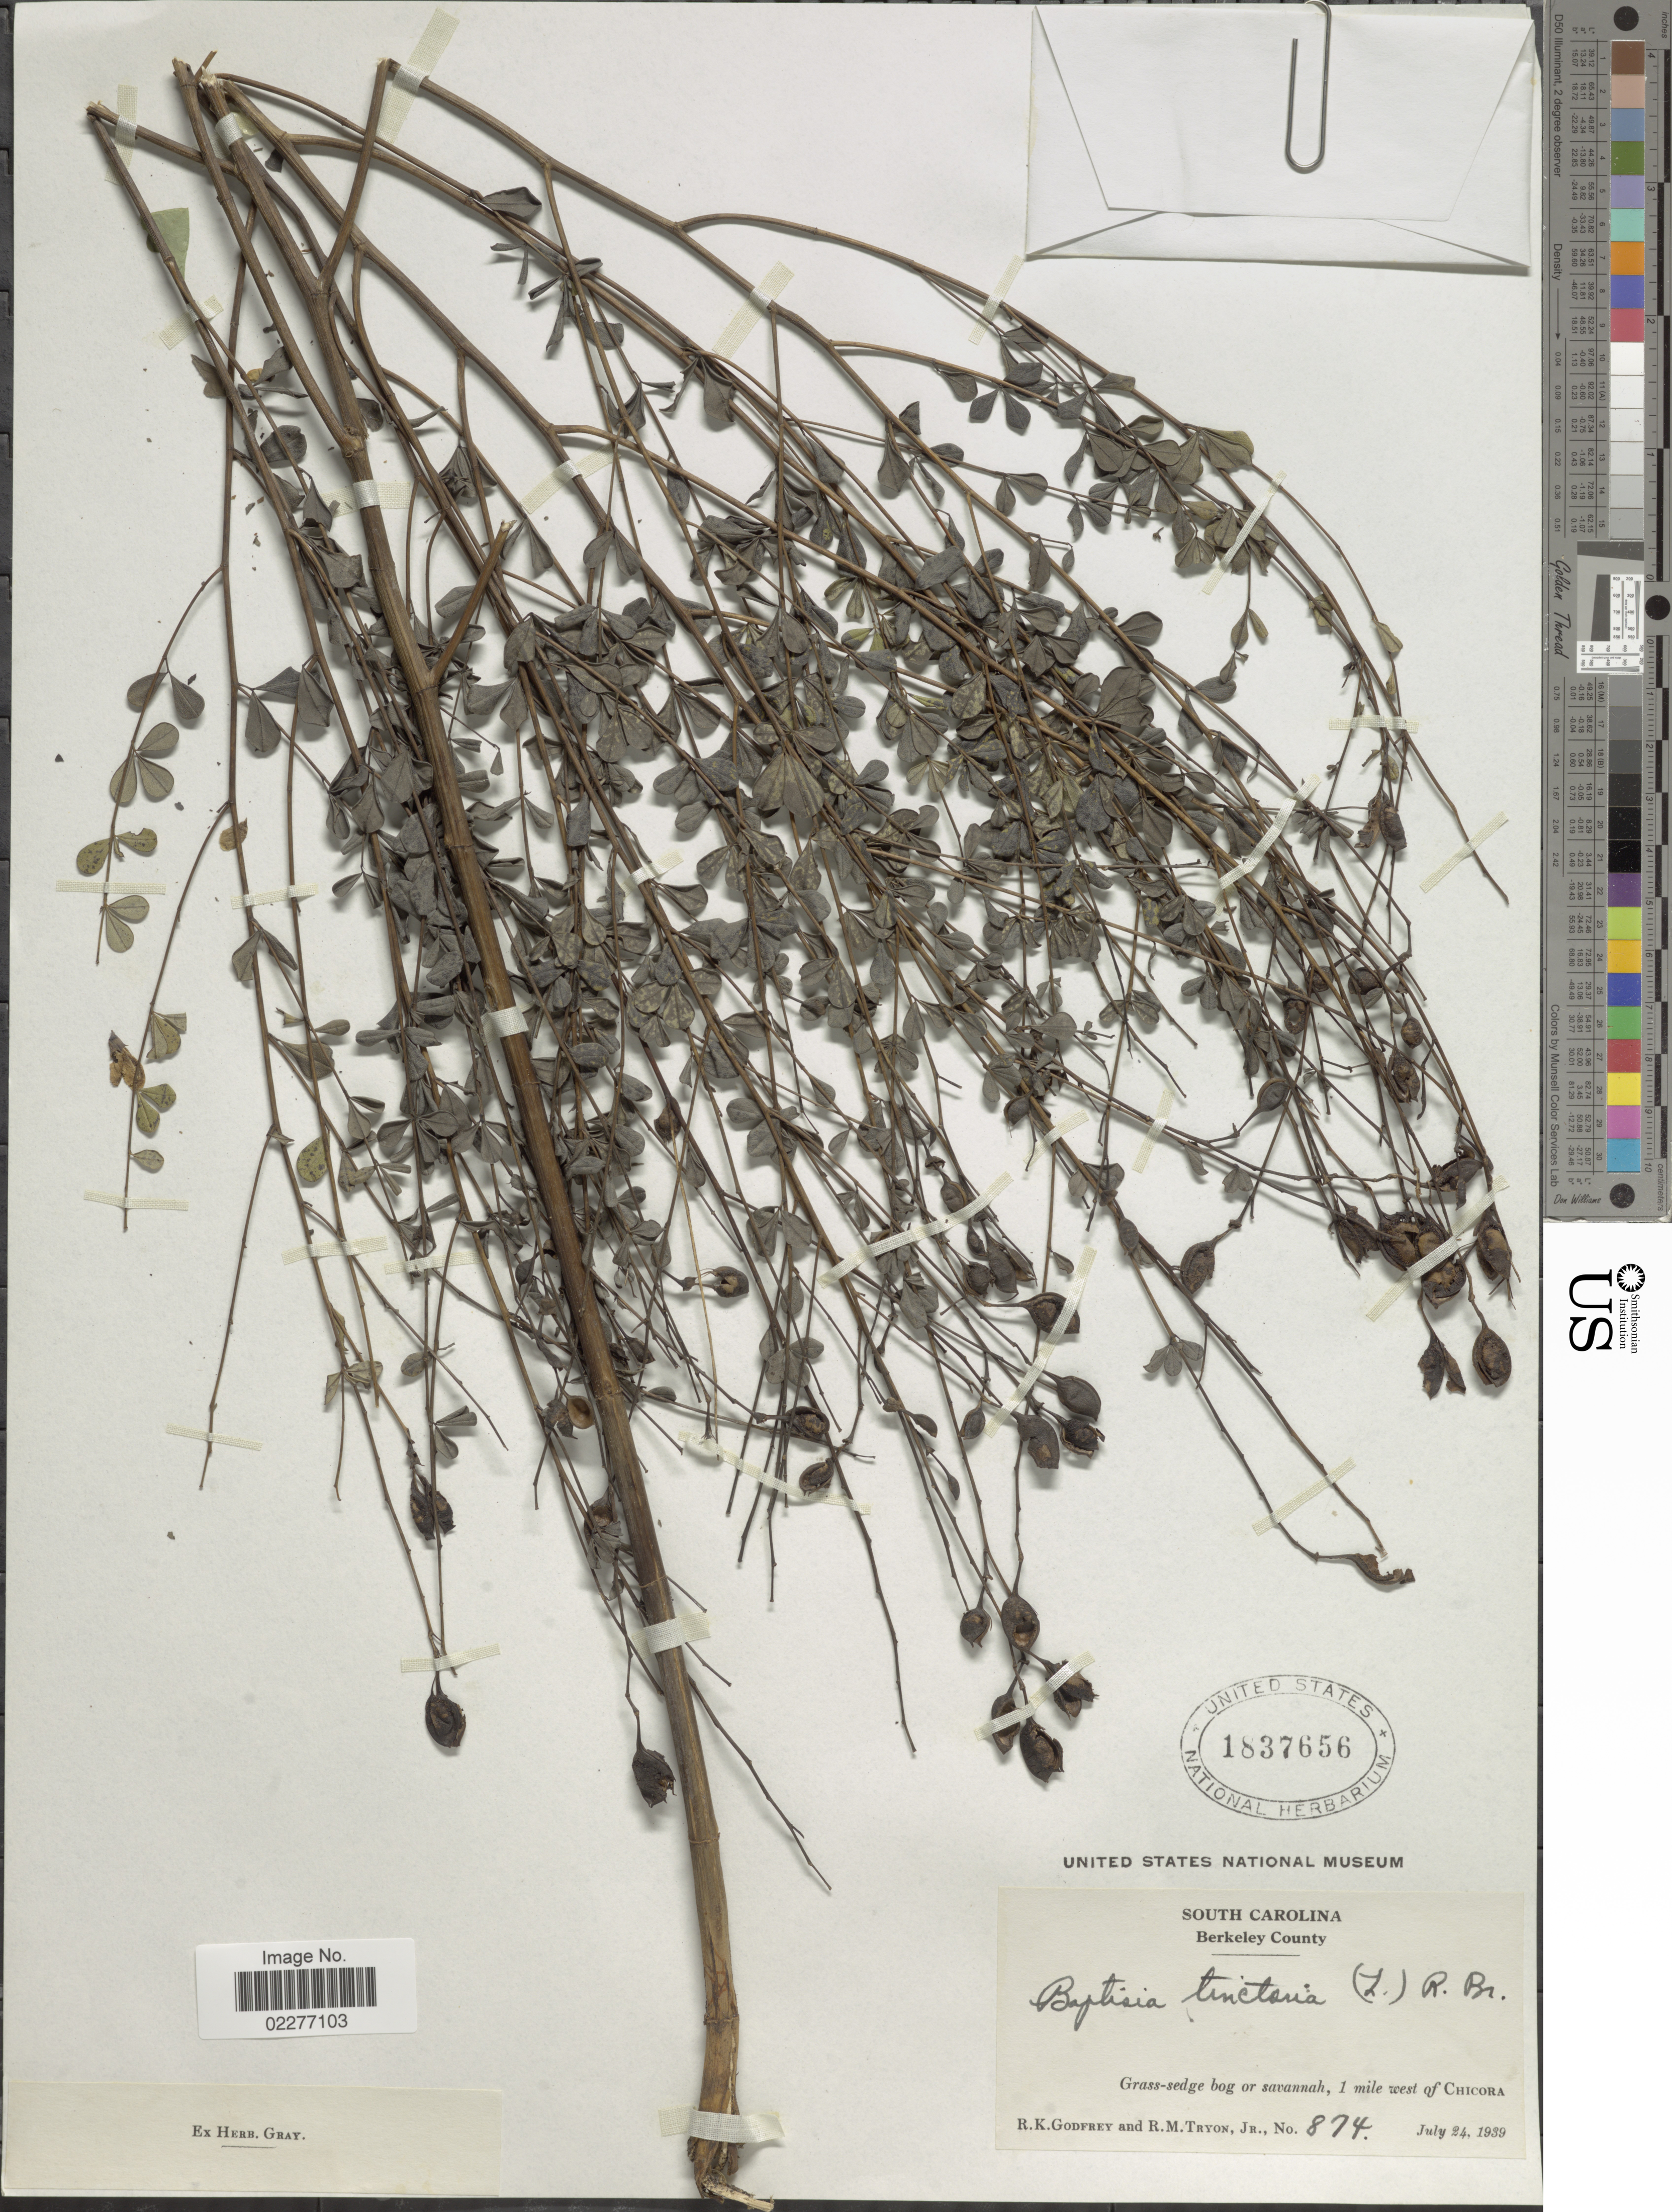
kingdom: Plantae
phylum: Tracheophyta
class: Magnoliopsida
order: Fabales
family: Fabaceae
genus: Baptisia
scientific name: Baptisia tinctoria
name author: (L.) R. Br.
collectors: R. K. Godfrey & R. M. Tryon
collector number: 874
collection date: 1939-07-24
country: United States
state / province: South Carolina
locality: Berkeley County, Grass-edge bog or savannah, 1 mile west of Chicora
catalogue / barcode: US 1837656